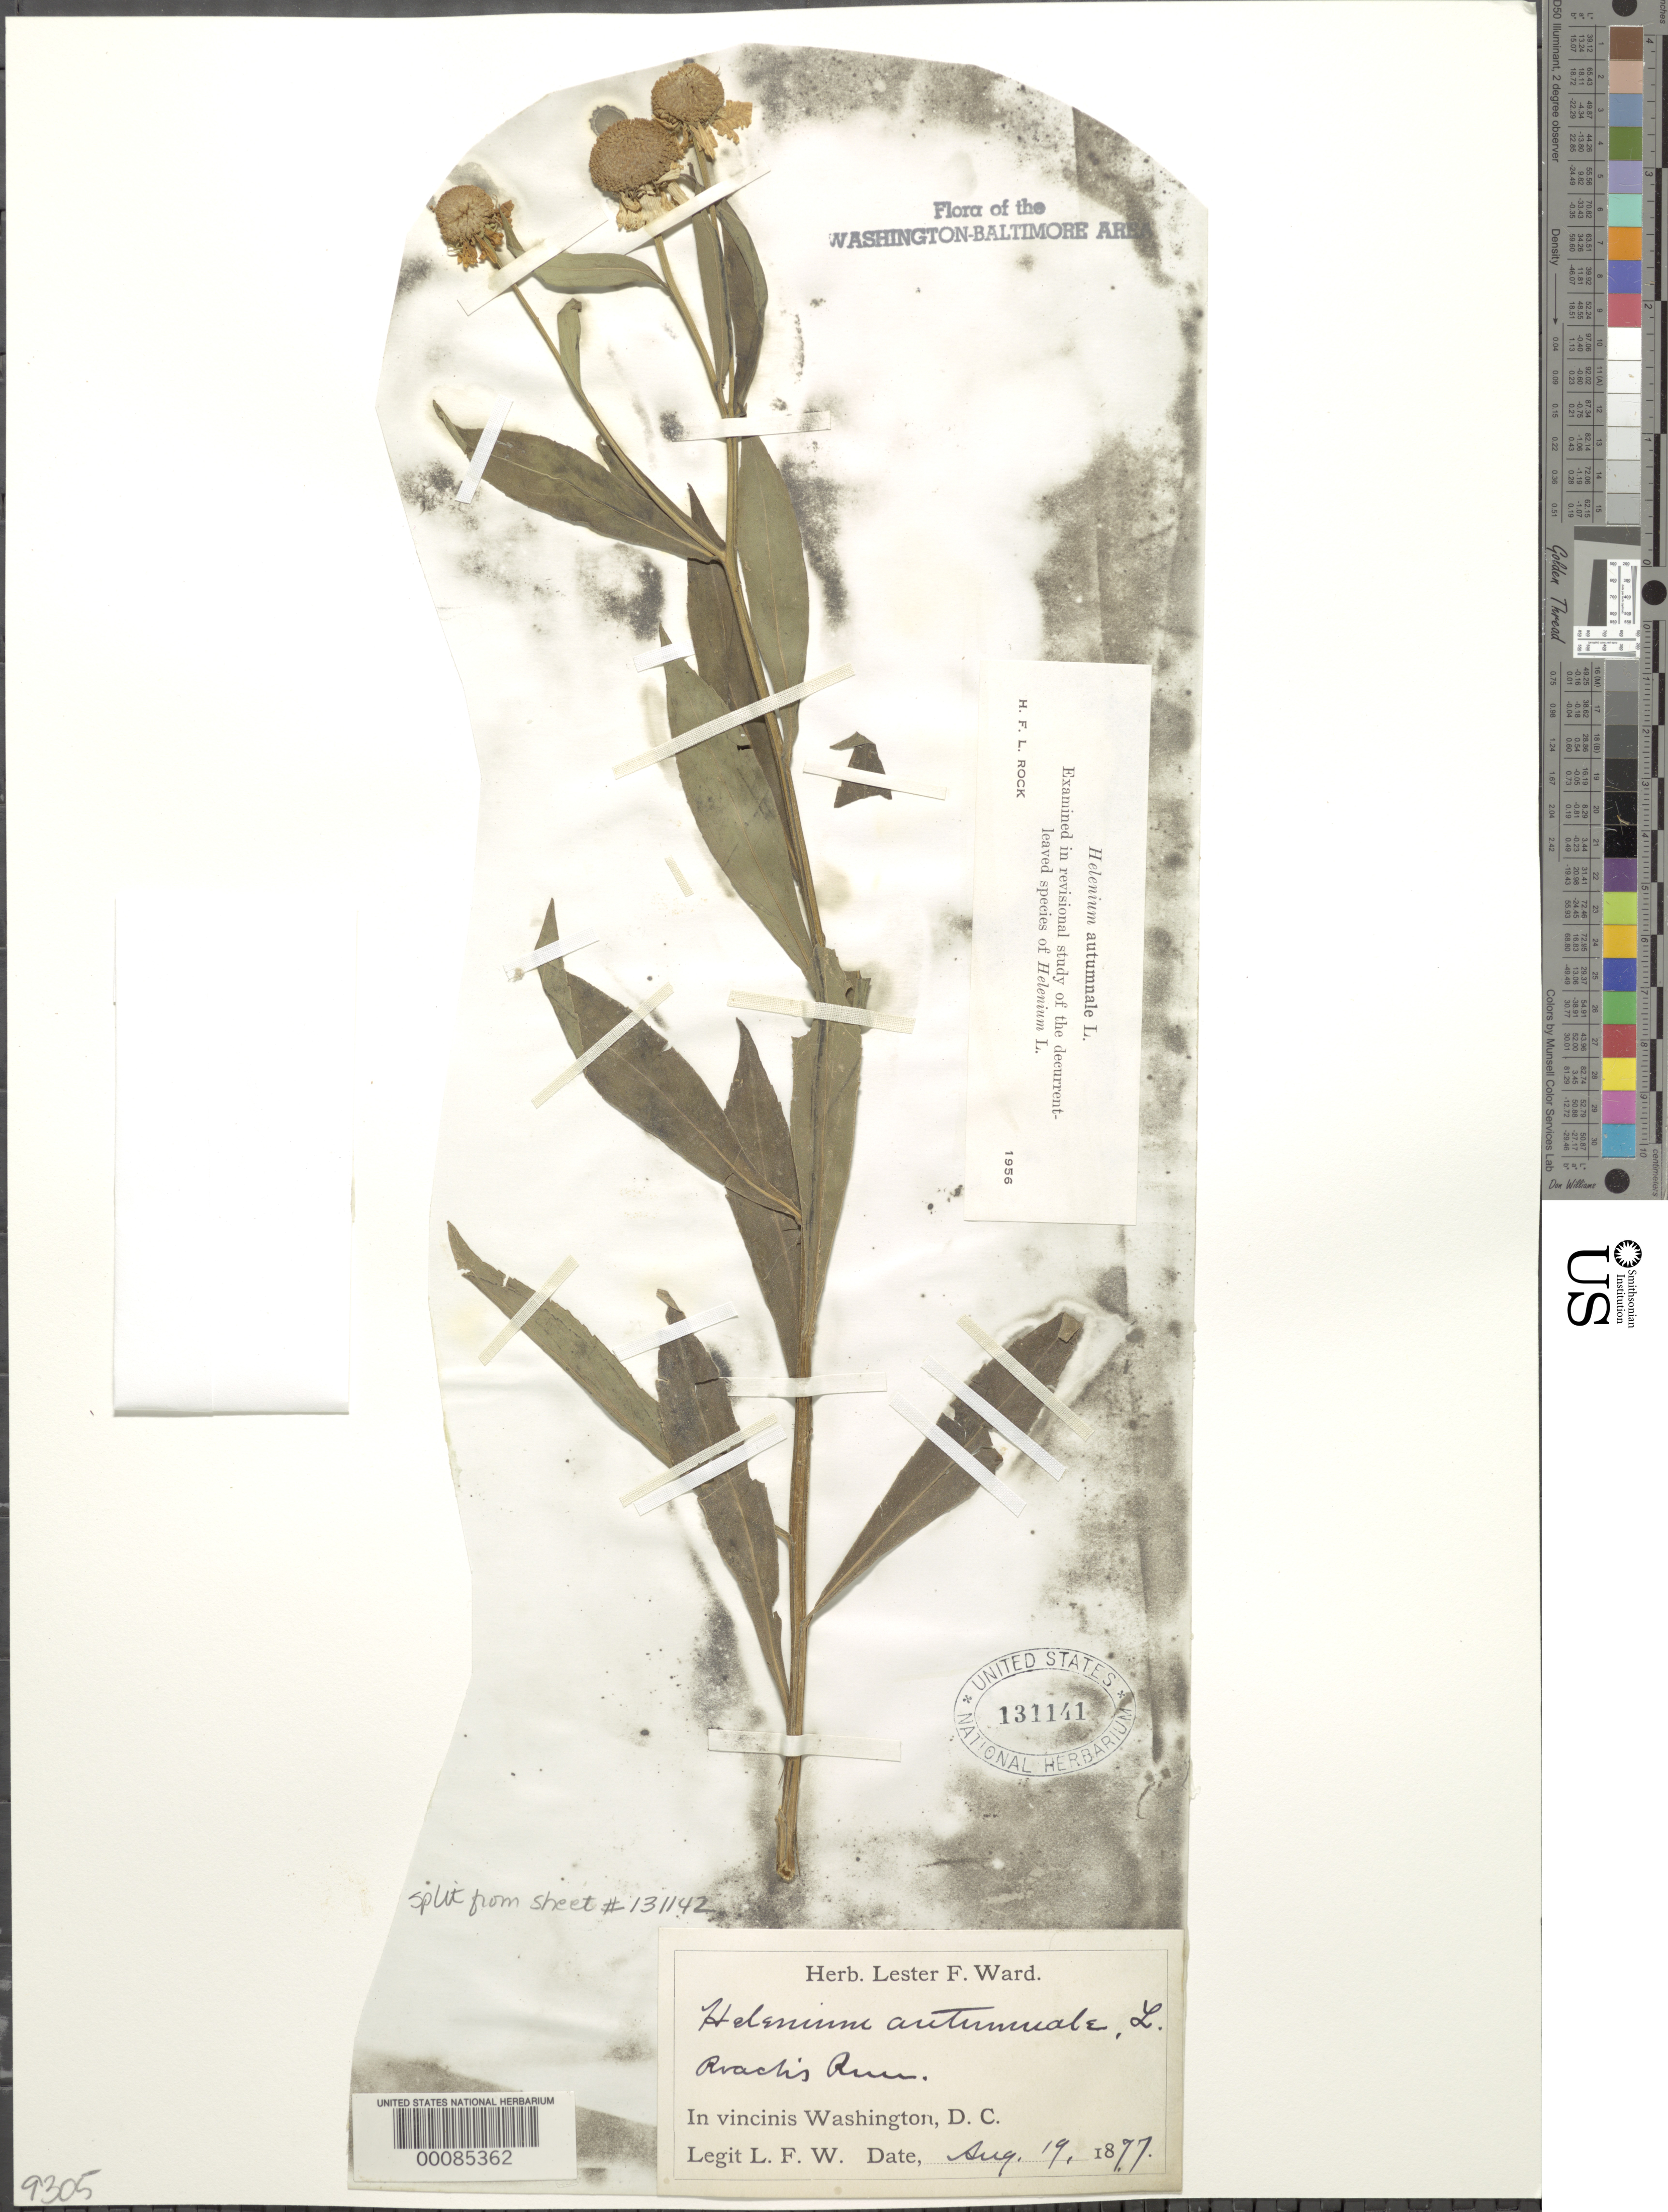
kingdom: Plantae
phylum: Tracheophyta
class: Magnoliopsida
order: Asterales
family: Asteraceae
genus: Helenium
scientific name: Helenium autumnale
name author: L.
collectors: L. F. Ward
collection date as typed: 19 Aug 1877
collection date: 1877-08-19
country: United States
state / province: Virginia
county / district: Arlington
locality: Roachs Run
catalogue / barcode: US 131141